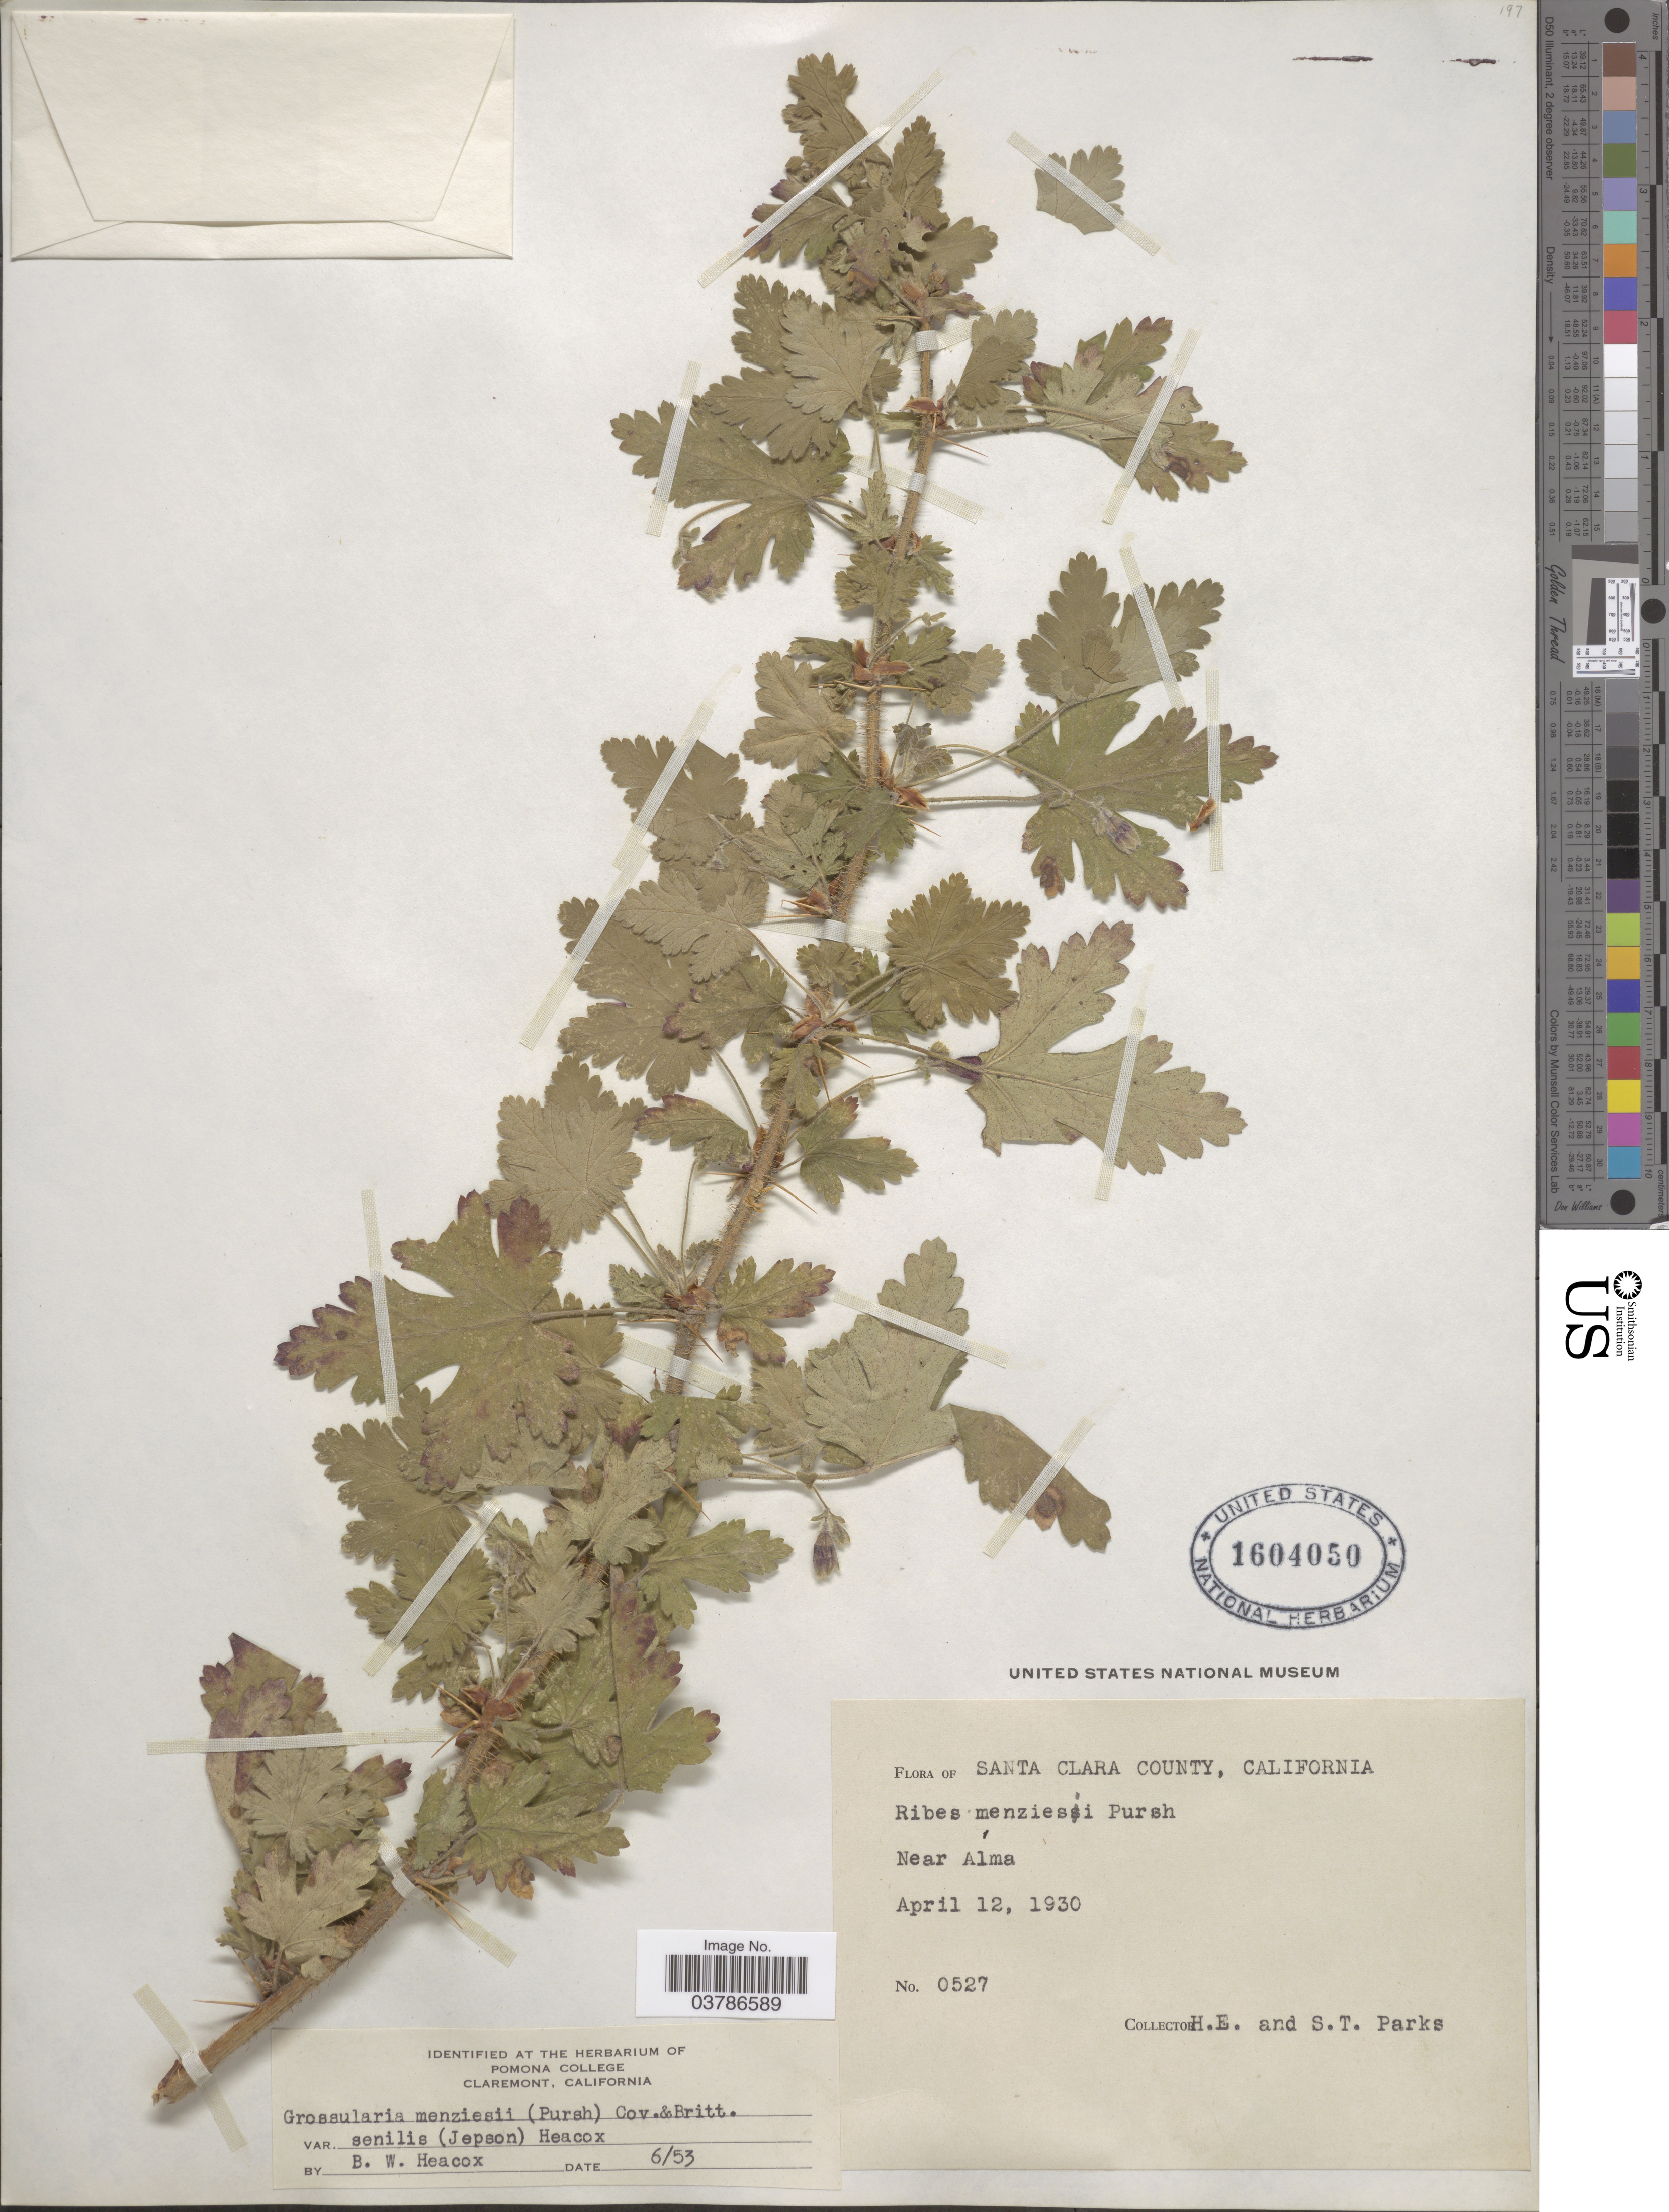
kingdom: Plantae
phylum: Tracheophyta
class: Magnoliopsida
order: Saxifragales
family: Grossulariaceae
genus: Ribes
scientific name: Ribes menziesii var. senile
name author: (Coville) Jeps.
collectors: H. E. Parks & S. Parks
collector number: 0527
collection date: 1930-04-12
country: United States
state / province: California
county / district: Santa Clara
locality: Santa Clara County. Near Alma.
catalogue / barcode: US 1604050